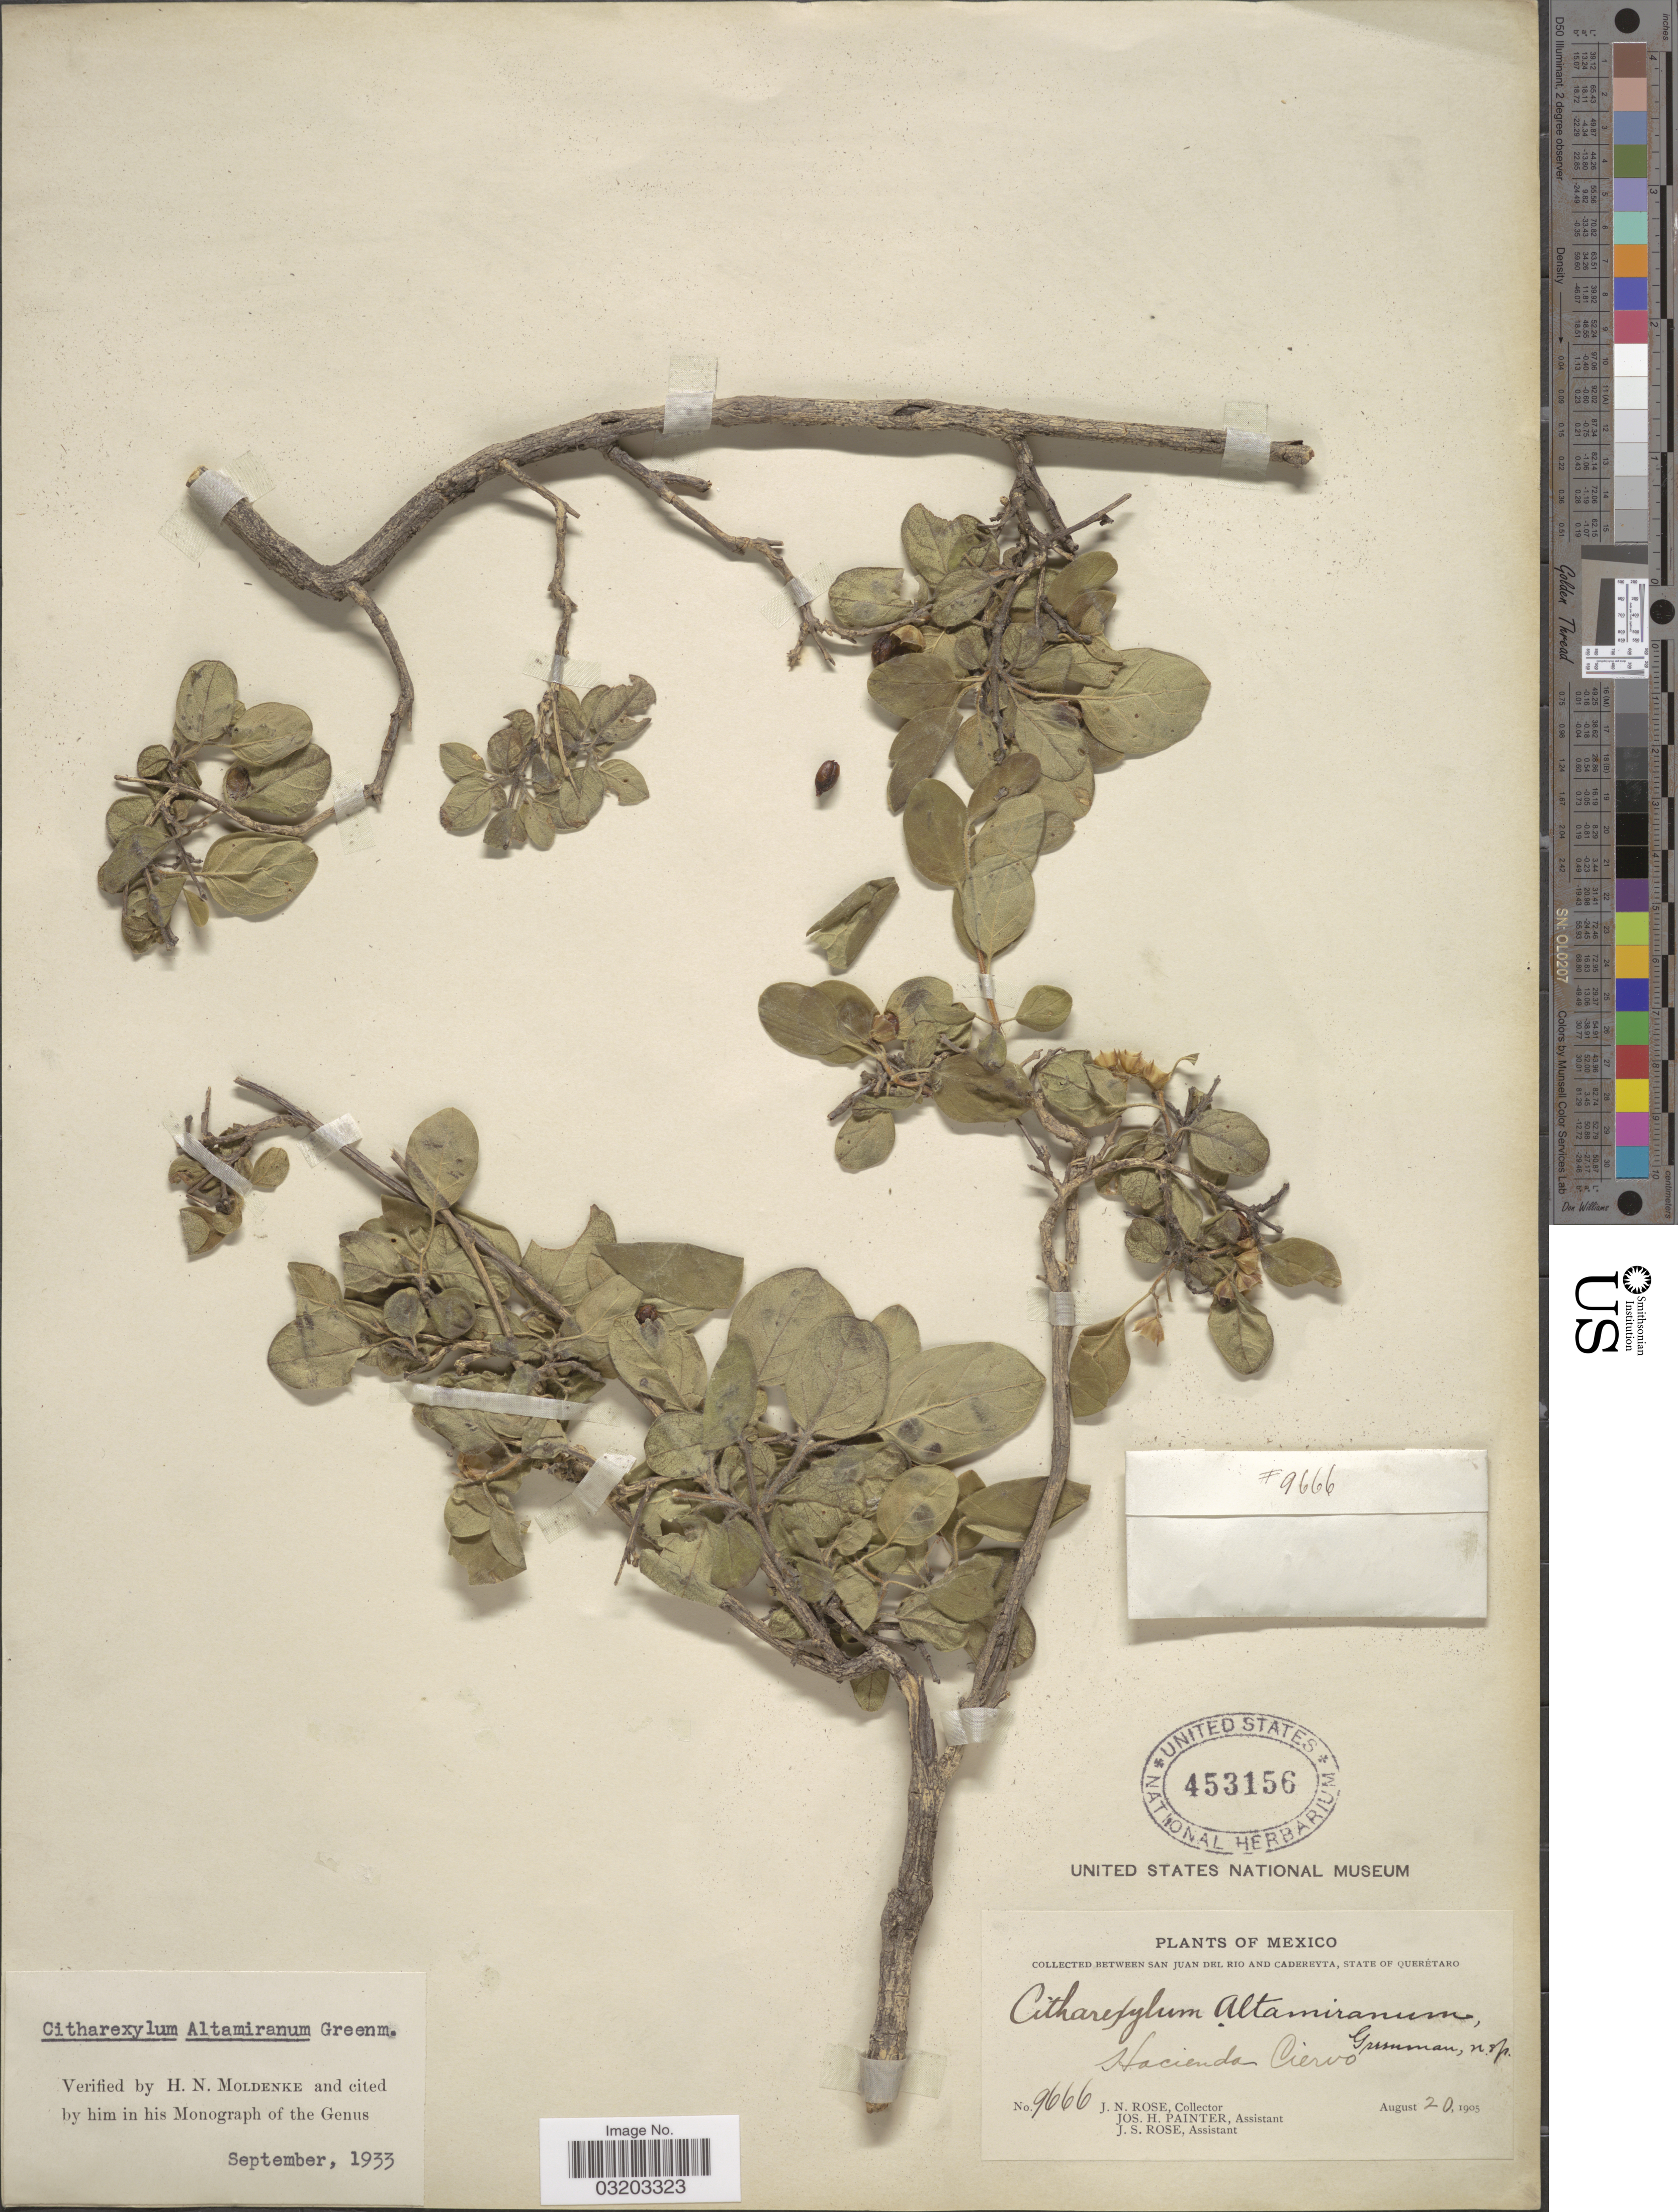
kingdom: Plantae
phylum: Tracheophyta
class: Magnoliopsida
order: Lamiales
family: Verbenaceae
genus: Citharexylum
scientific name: Citharexylum altamiranum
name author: Greenm.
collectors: J. N. Rose, J. H. Painter & J. S. Rose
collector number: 9666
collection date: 1905-08-20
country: Mexico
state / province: Querétaro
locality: Between San Juan Del Rio and Cadereyta. Hacienda Ciervo.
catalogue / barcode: US 453156